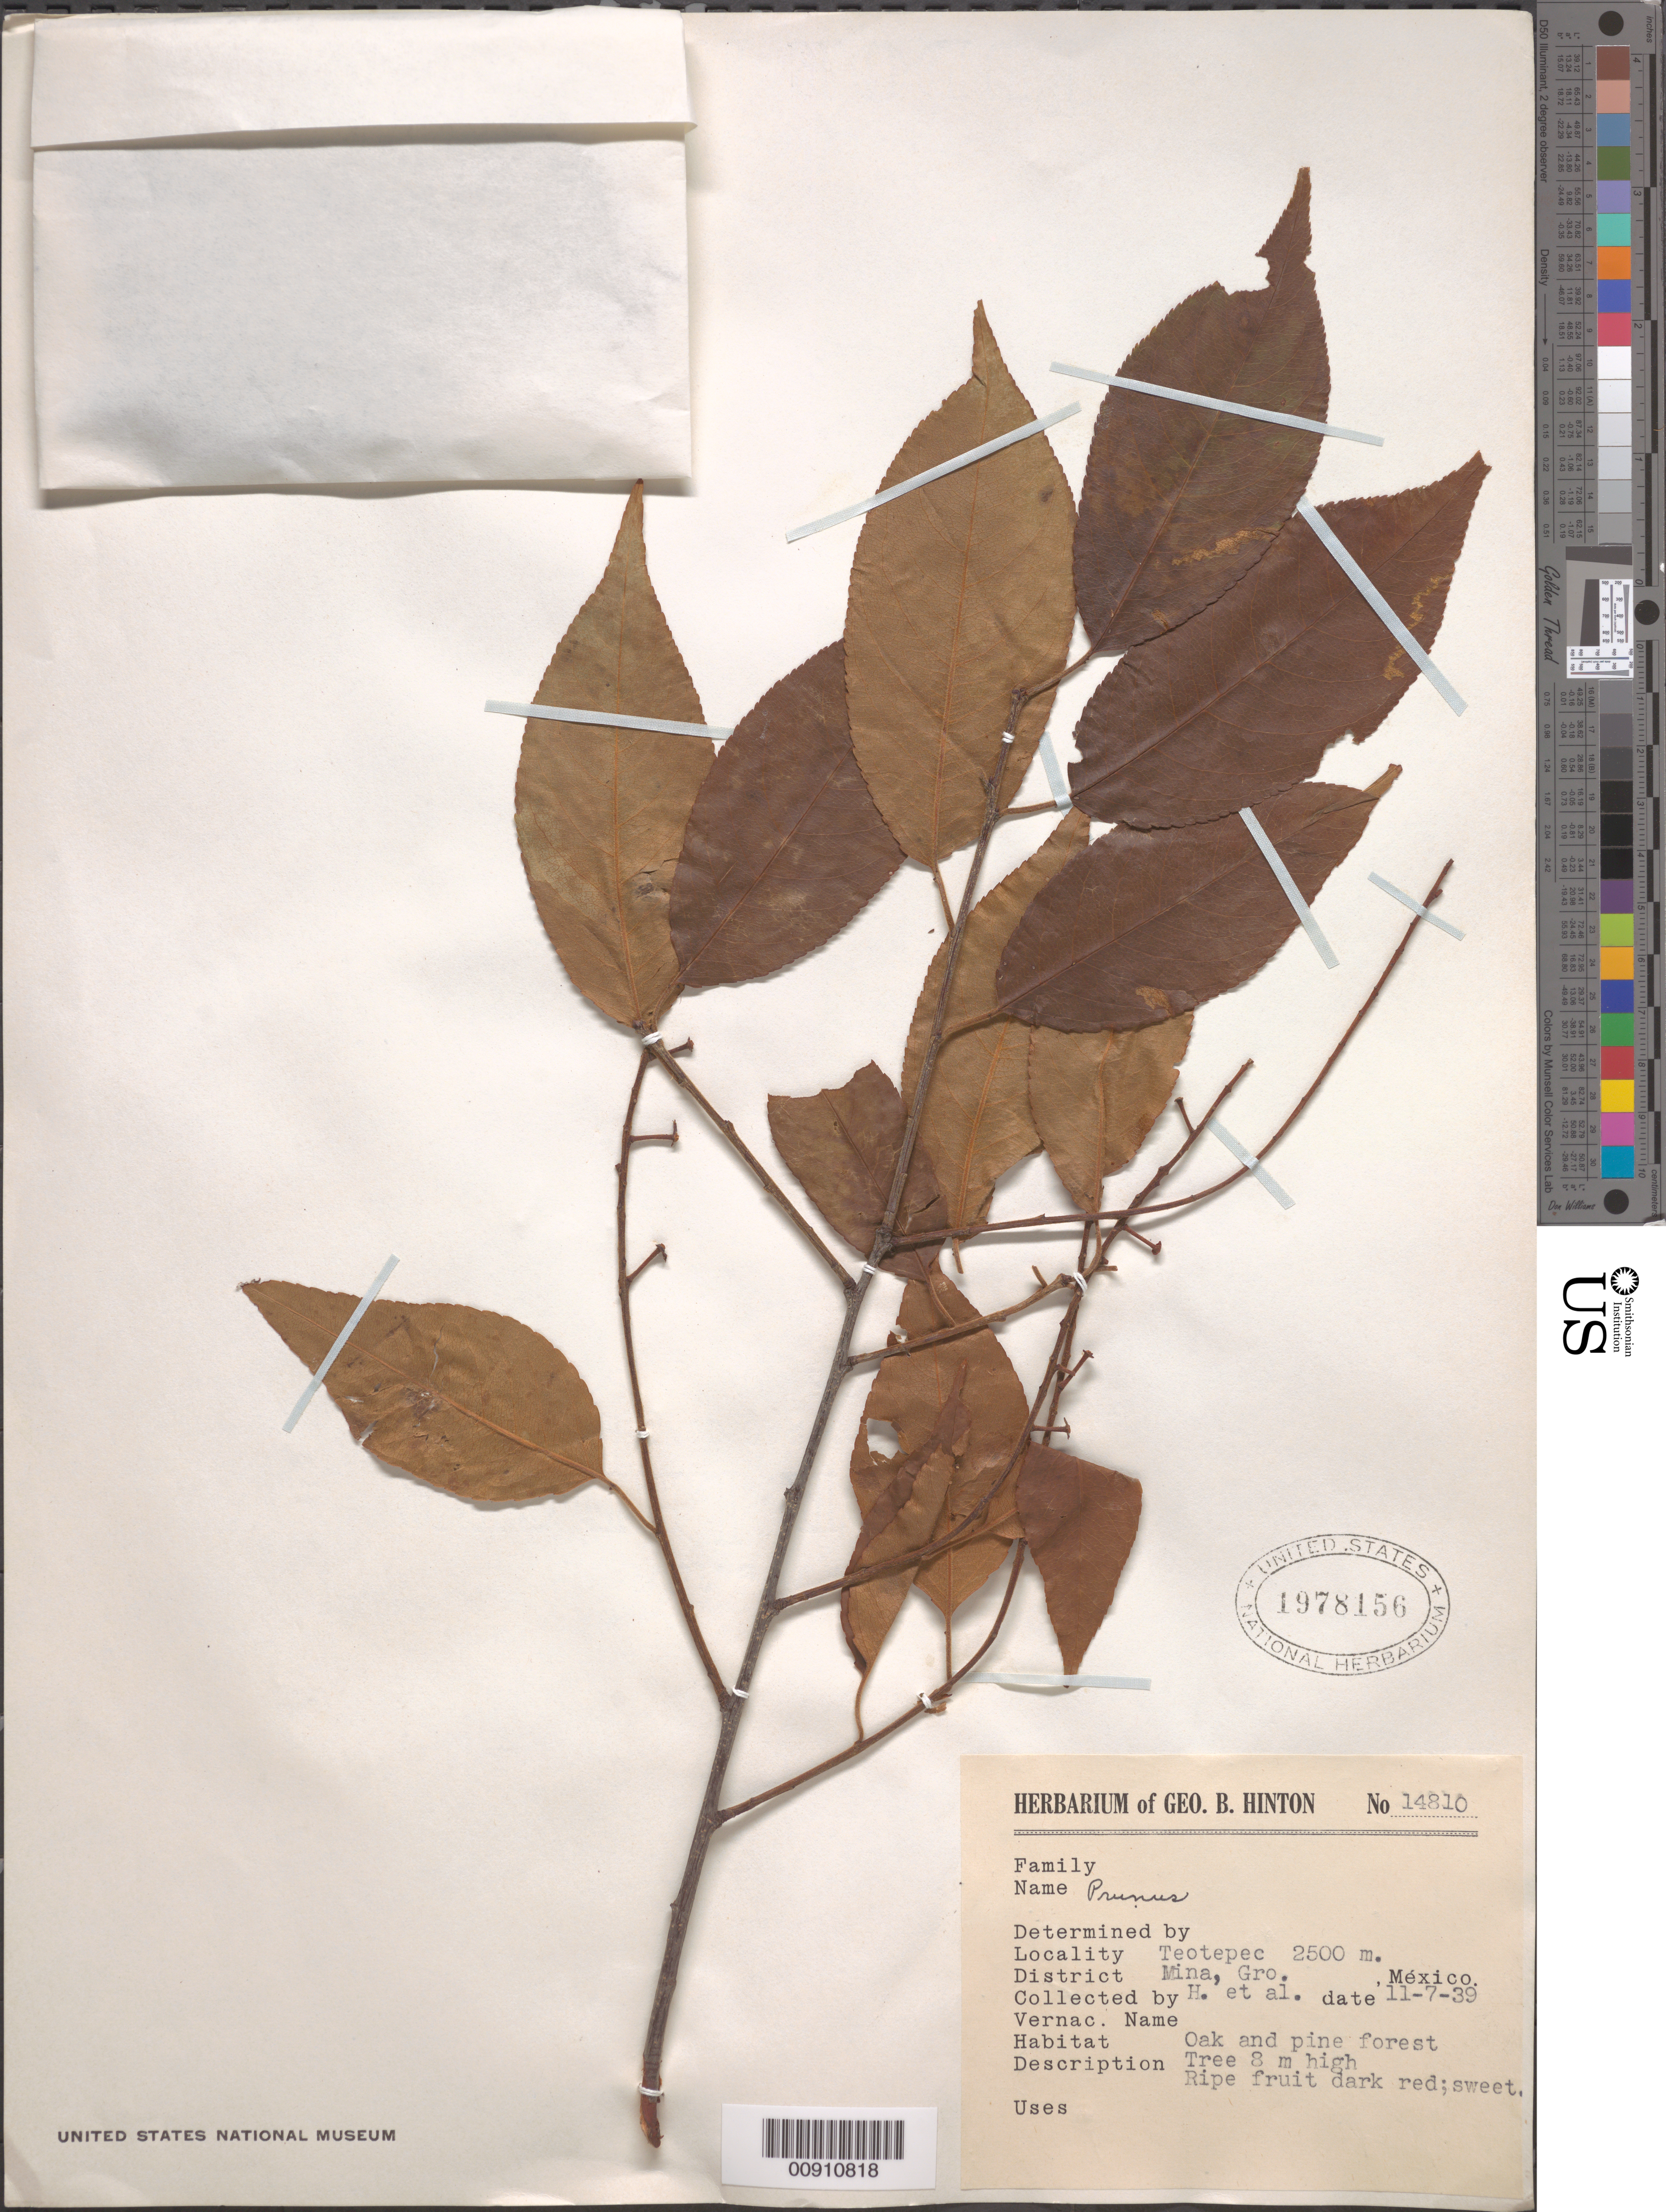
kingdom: Plantae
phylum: Tracheophyta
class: Magnoliopsida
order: Rosales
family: Rosaceae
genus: Prunus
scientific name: Prunus sp.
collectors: G. B. Hinton & et al.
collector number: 14810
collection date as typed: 07 Nov 1939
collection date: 1939-11-07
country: Mexico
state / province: Guerrero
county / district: Mina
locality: Teotepec, District Mina, Guerrero.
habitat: Oak and pine forest.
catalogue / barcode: US 1978156